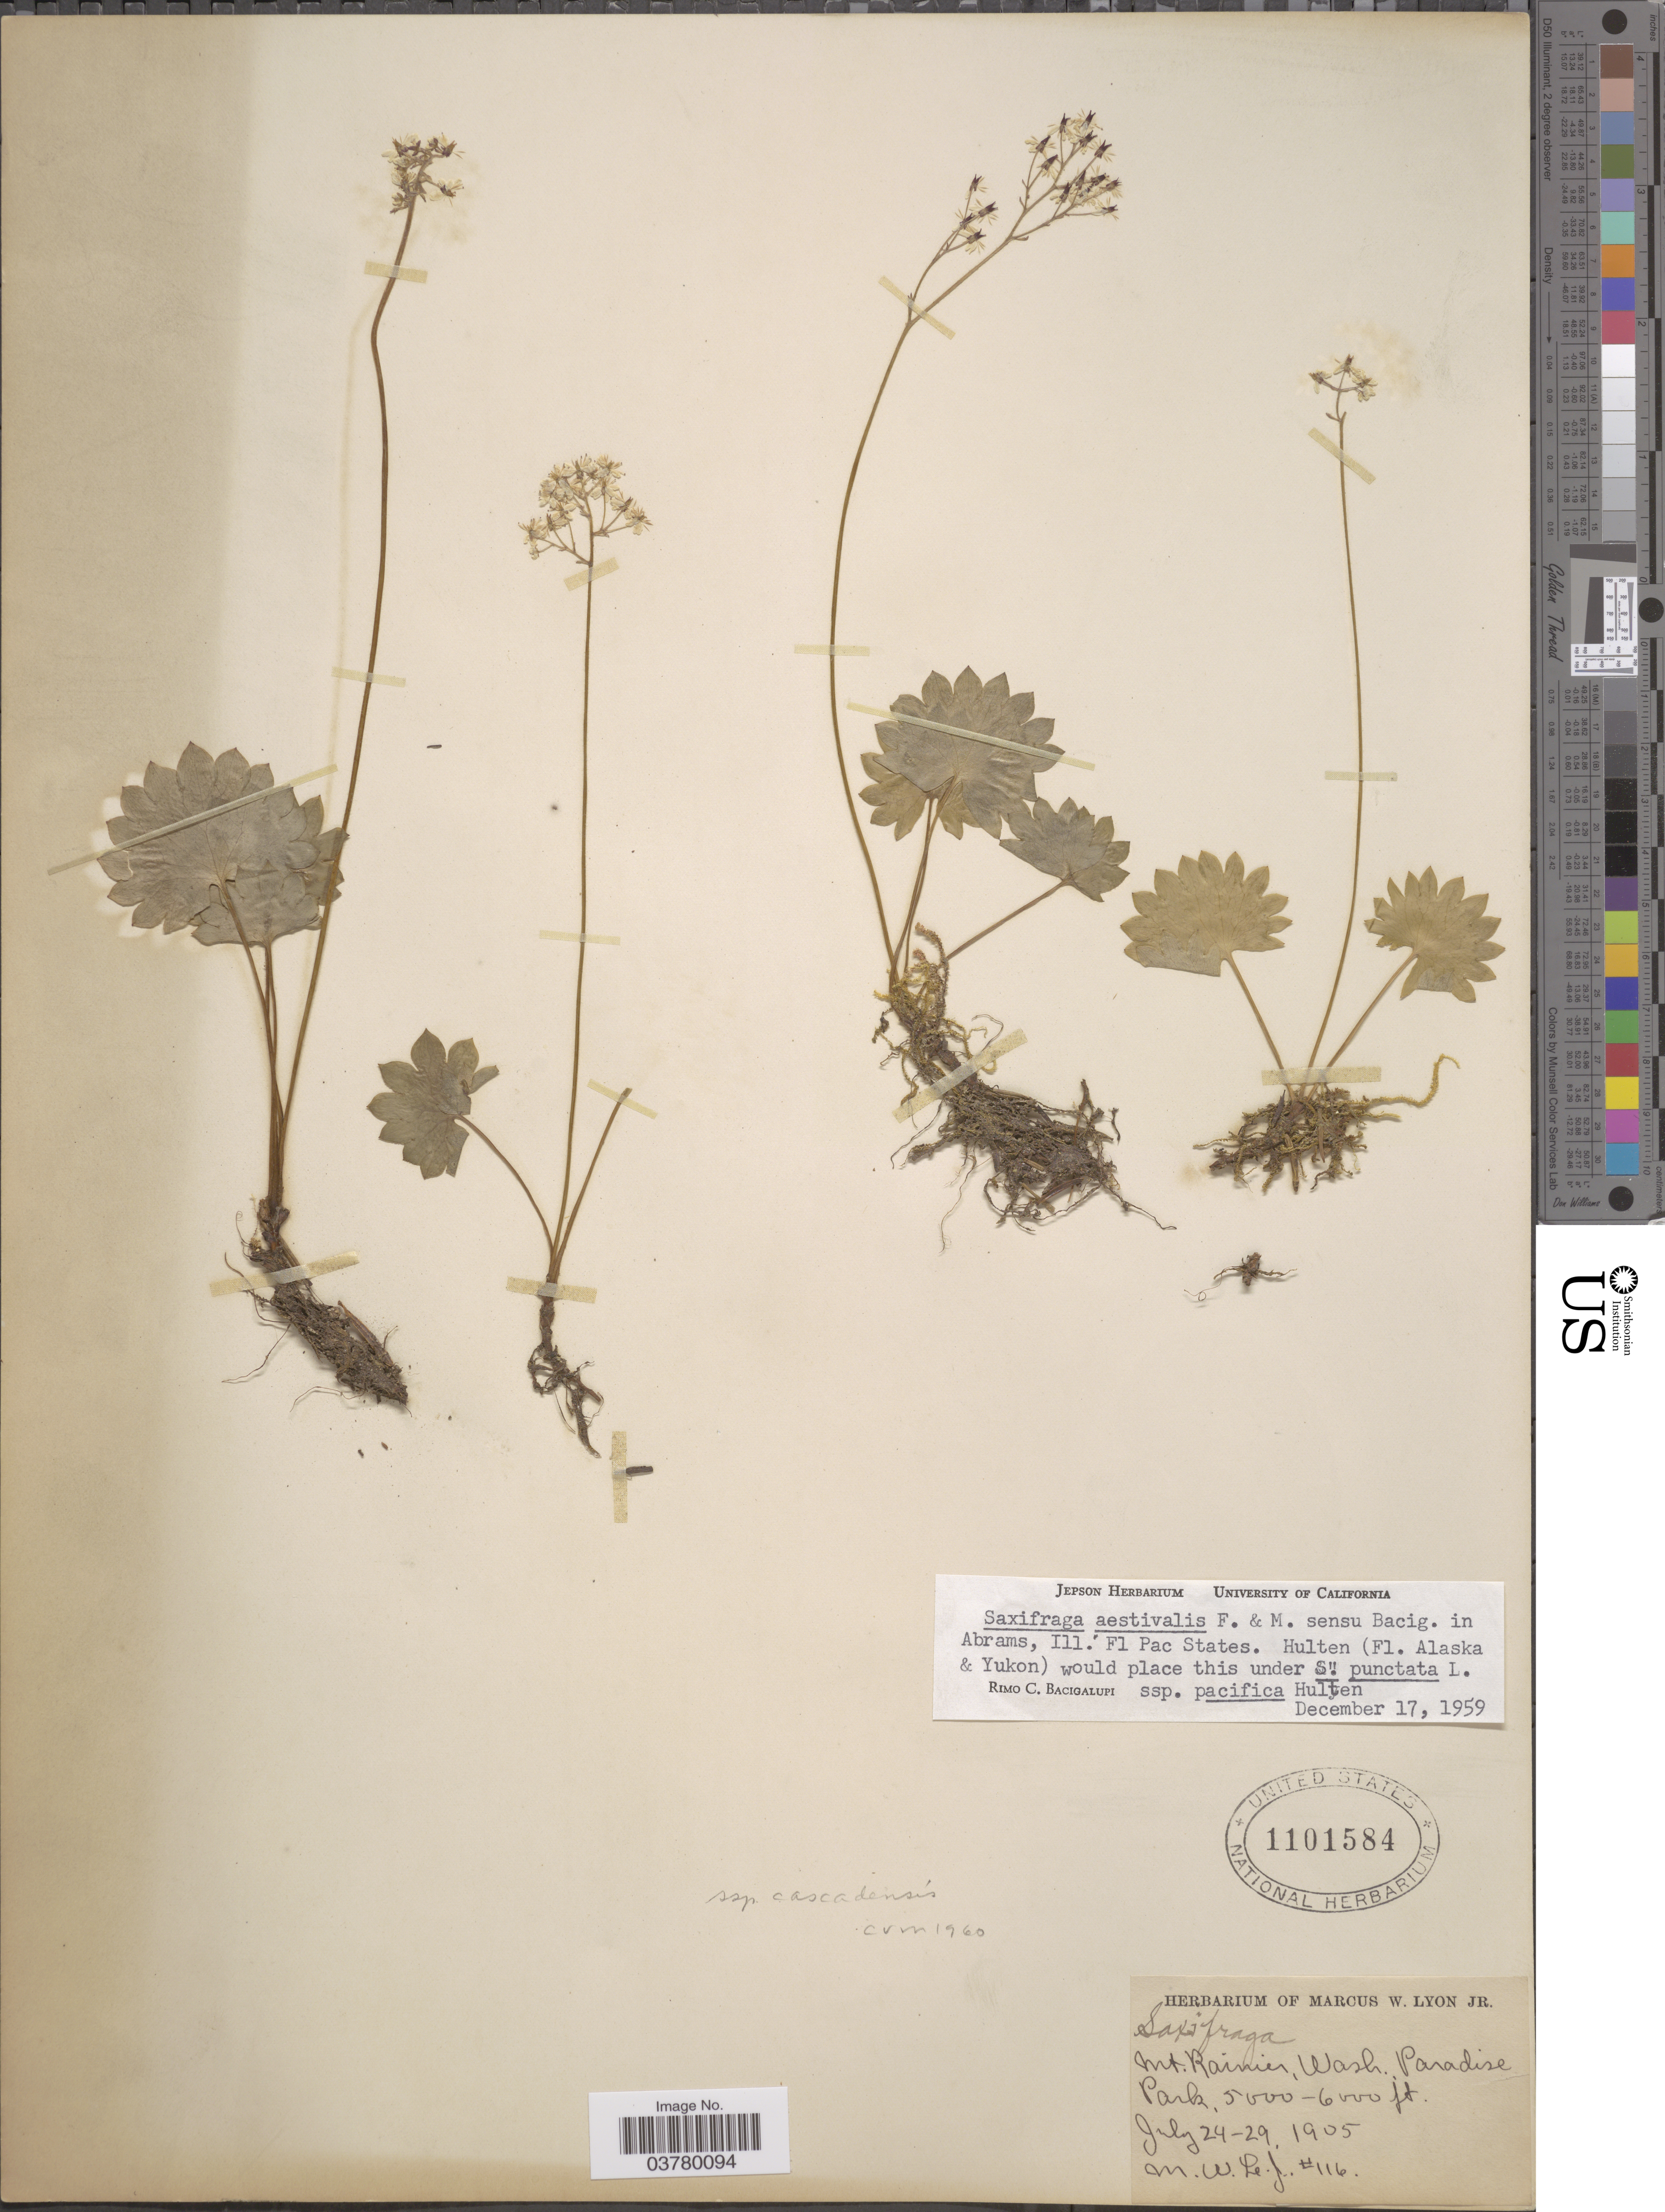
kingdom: Plantae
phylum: Tracheophyta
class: Magnoliopsida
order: Saxifragales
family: Saxifragaceae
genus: Micranthes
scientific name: Micranthes nelsoniana var. cascadensis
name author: (Calder & Savile) Gornall & H. Ohba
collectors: M. W. Lyon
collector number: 116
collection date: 1905-07-24/1905-07-29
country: United States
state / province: Washington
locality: Mt. Rainier, Paradise Park.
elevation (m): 1524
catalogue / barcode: US 1101584